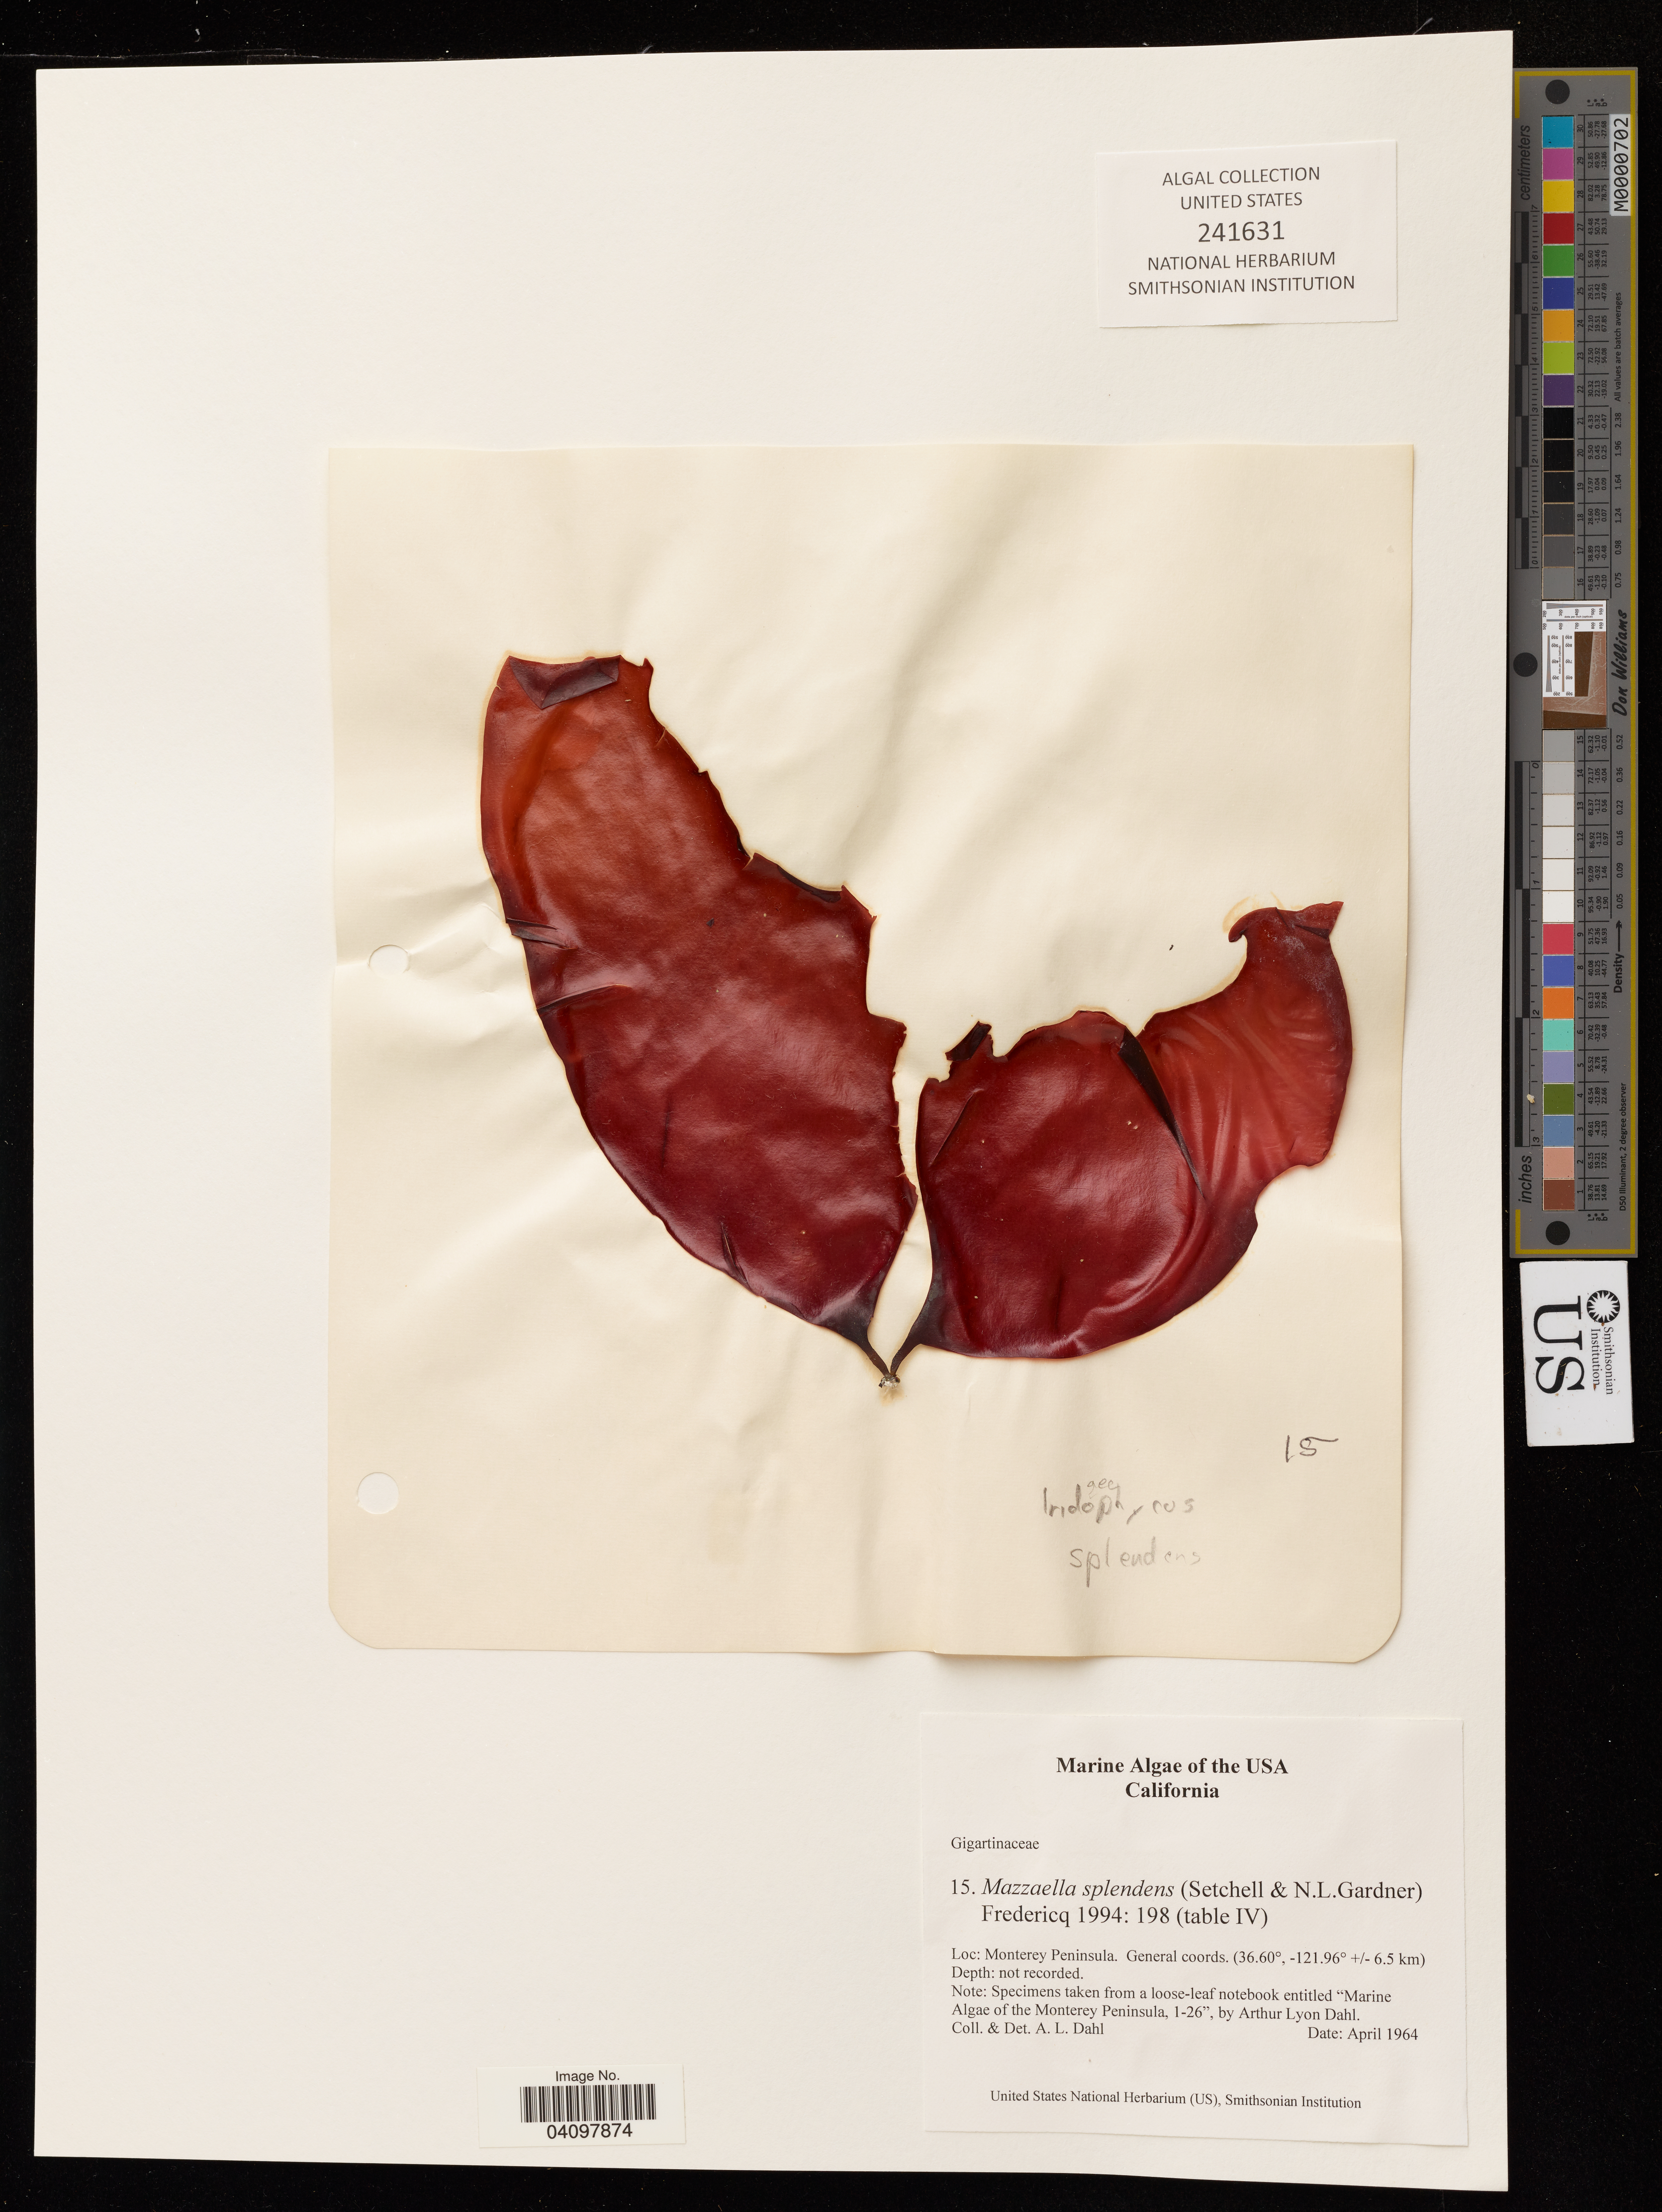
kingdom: Plantae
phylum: Rhodophyta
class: Florideophyceae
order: Gigartinales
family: Gigartinaceae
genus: Mazzaella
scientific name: Mazzaella splendens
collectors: A. Dahl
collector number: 15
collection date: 1964-04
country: United States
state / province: California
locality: Monterey Peninsula. +/- 6.5 km.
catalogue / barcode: US 241631